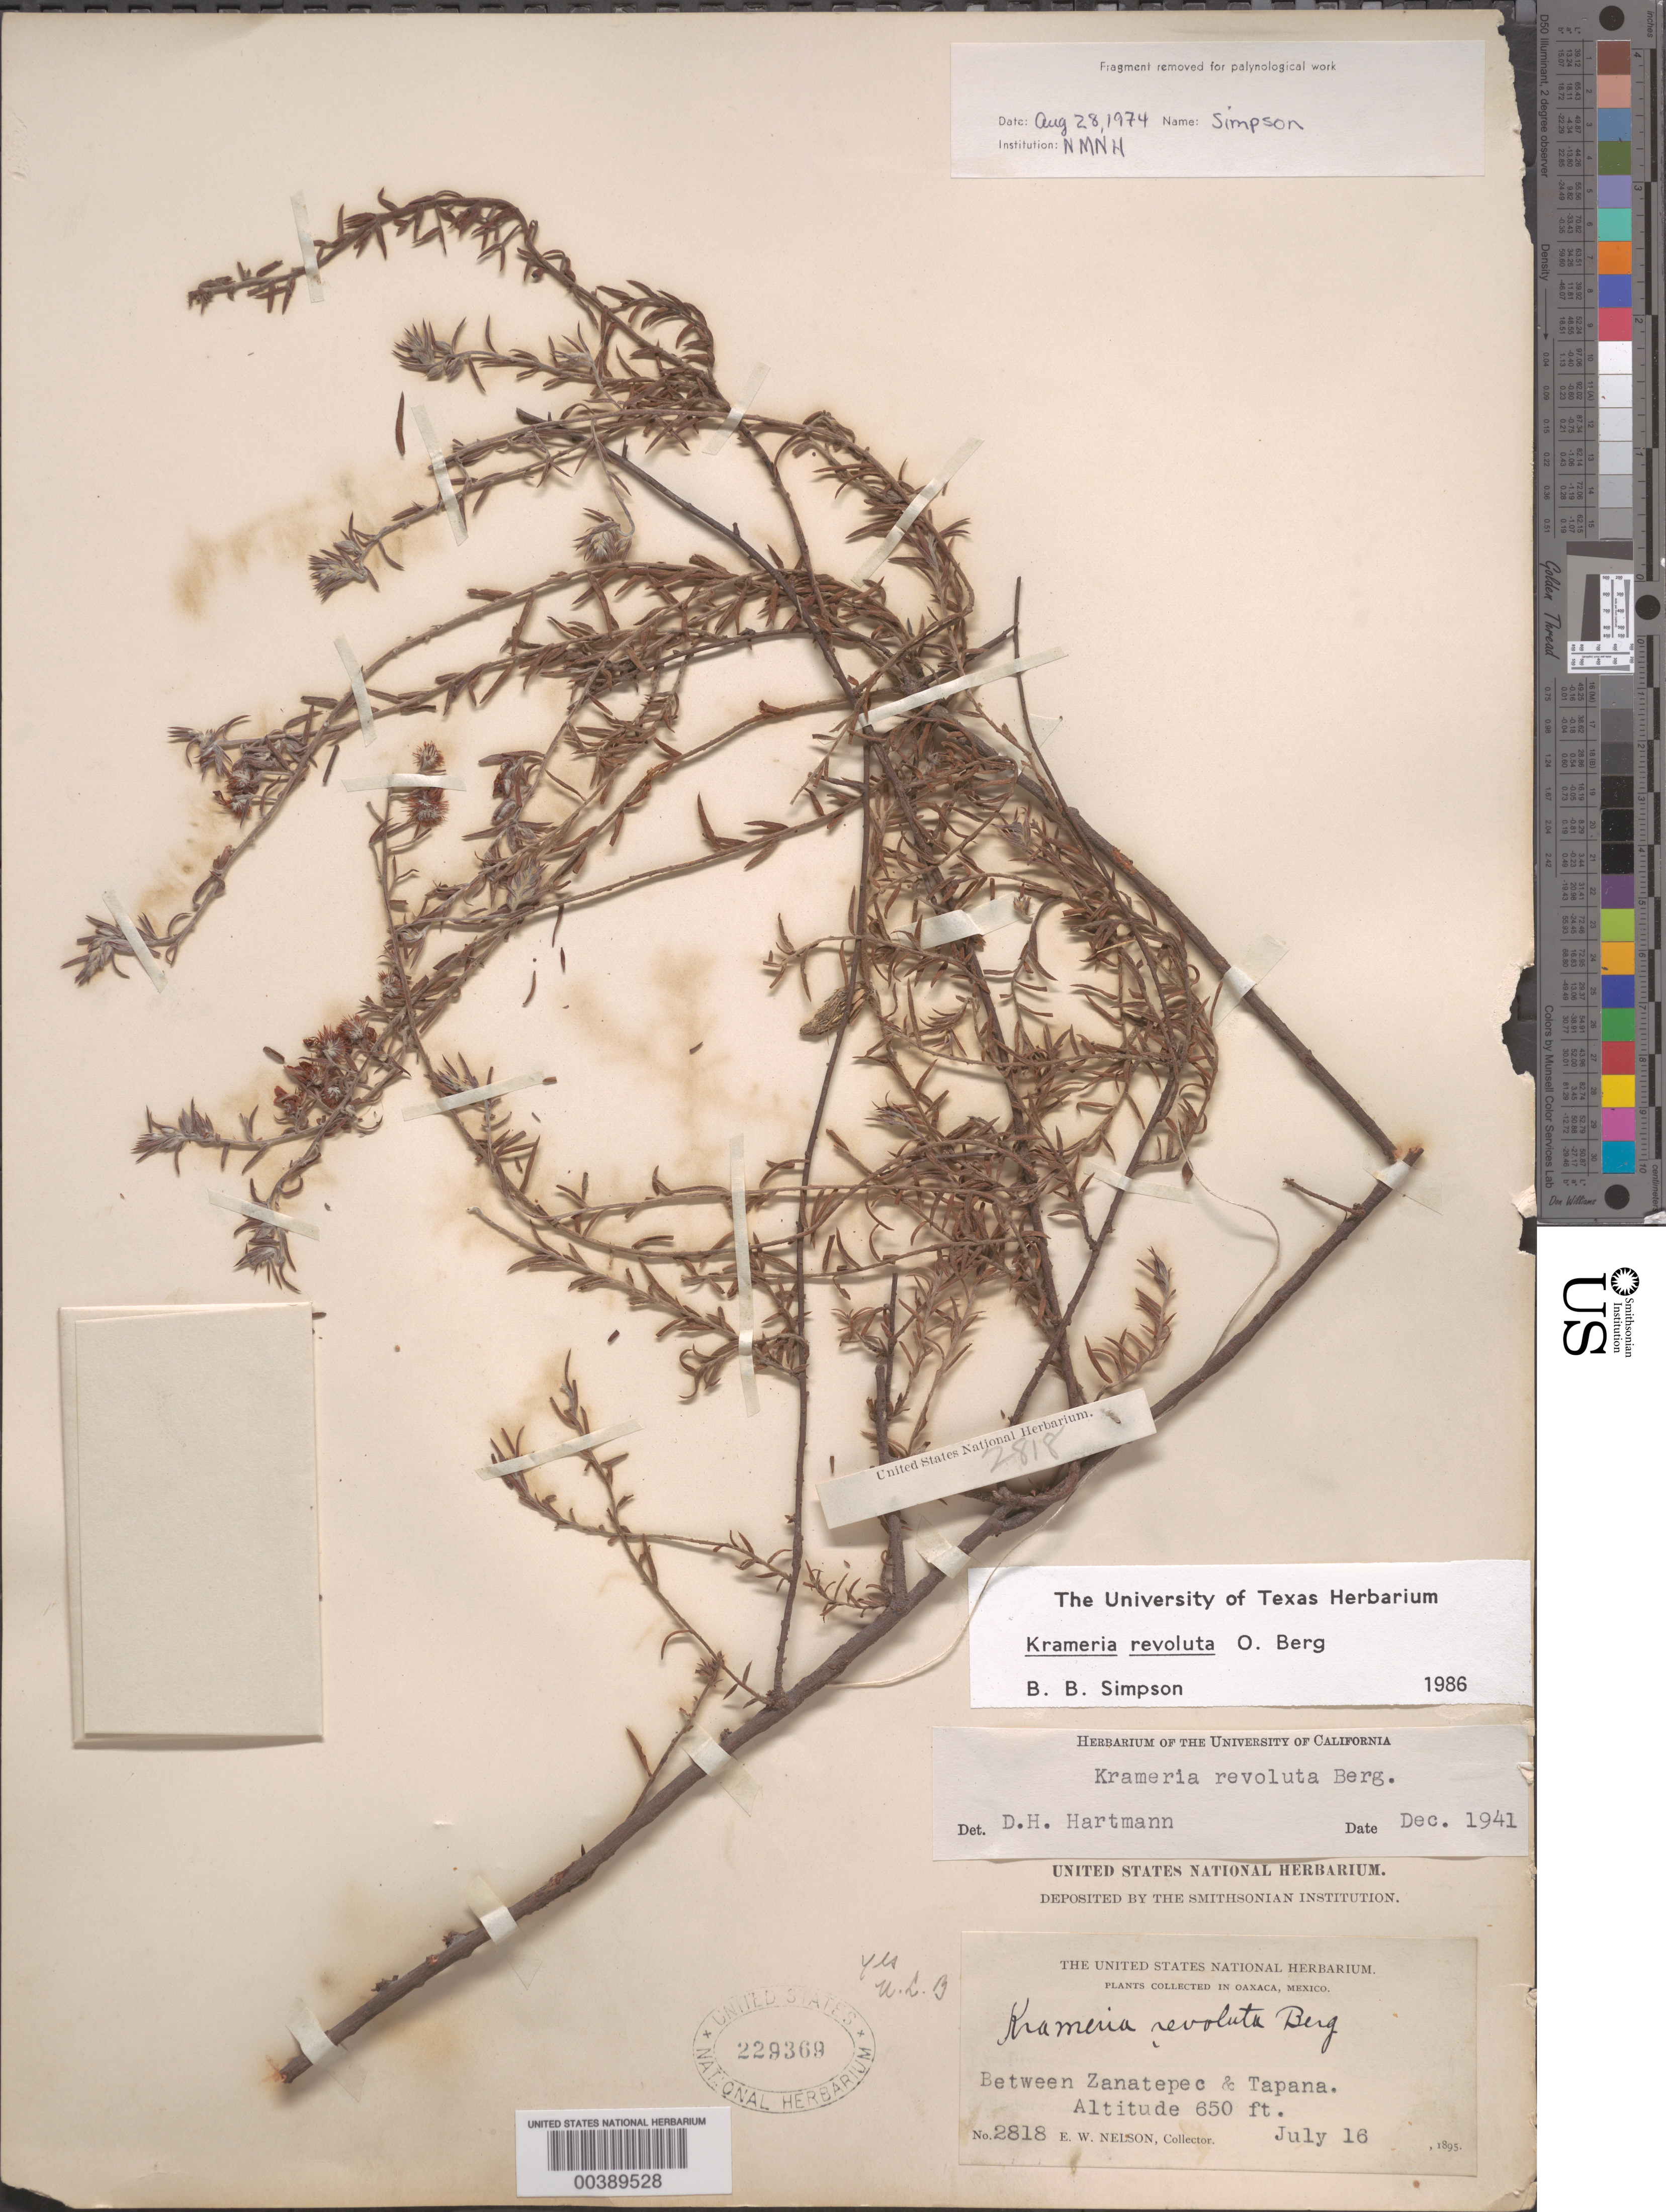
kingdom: Plantae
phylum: Tracheophyta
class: Magnoliopsida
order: Zygophyllales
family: Krameriaceae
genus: Krameria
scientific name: Krameria revoluta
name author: O. Berg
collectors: E. W. Nelson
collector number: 2818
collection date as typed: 16 Jul 1895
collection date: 1895-07-16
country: Mexico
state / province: Oaxaca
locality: Between zanatepec and tapana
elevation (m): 198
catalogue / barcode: US 229369